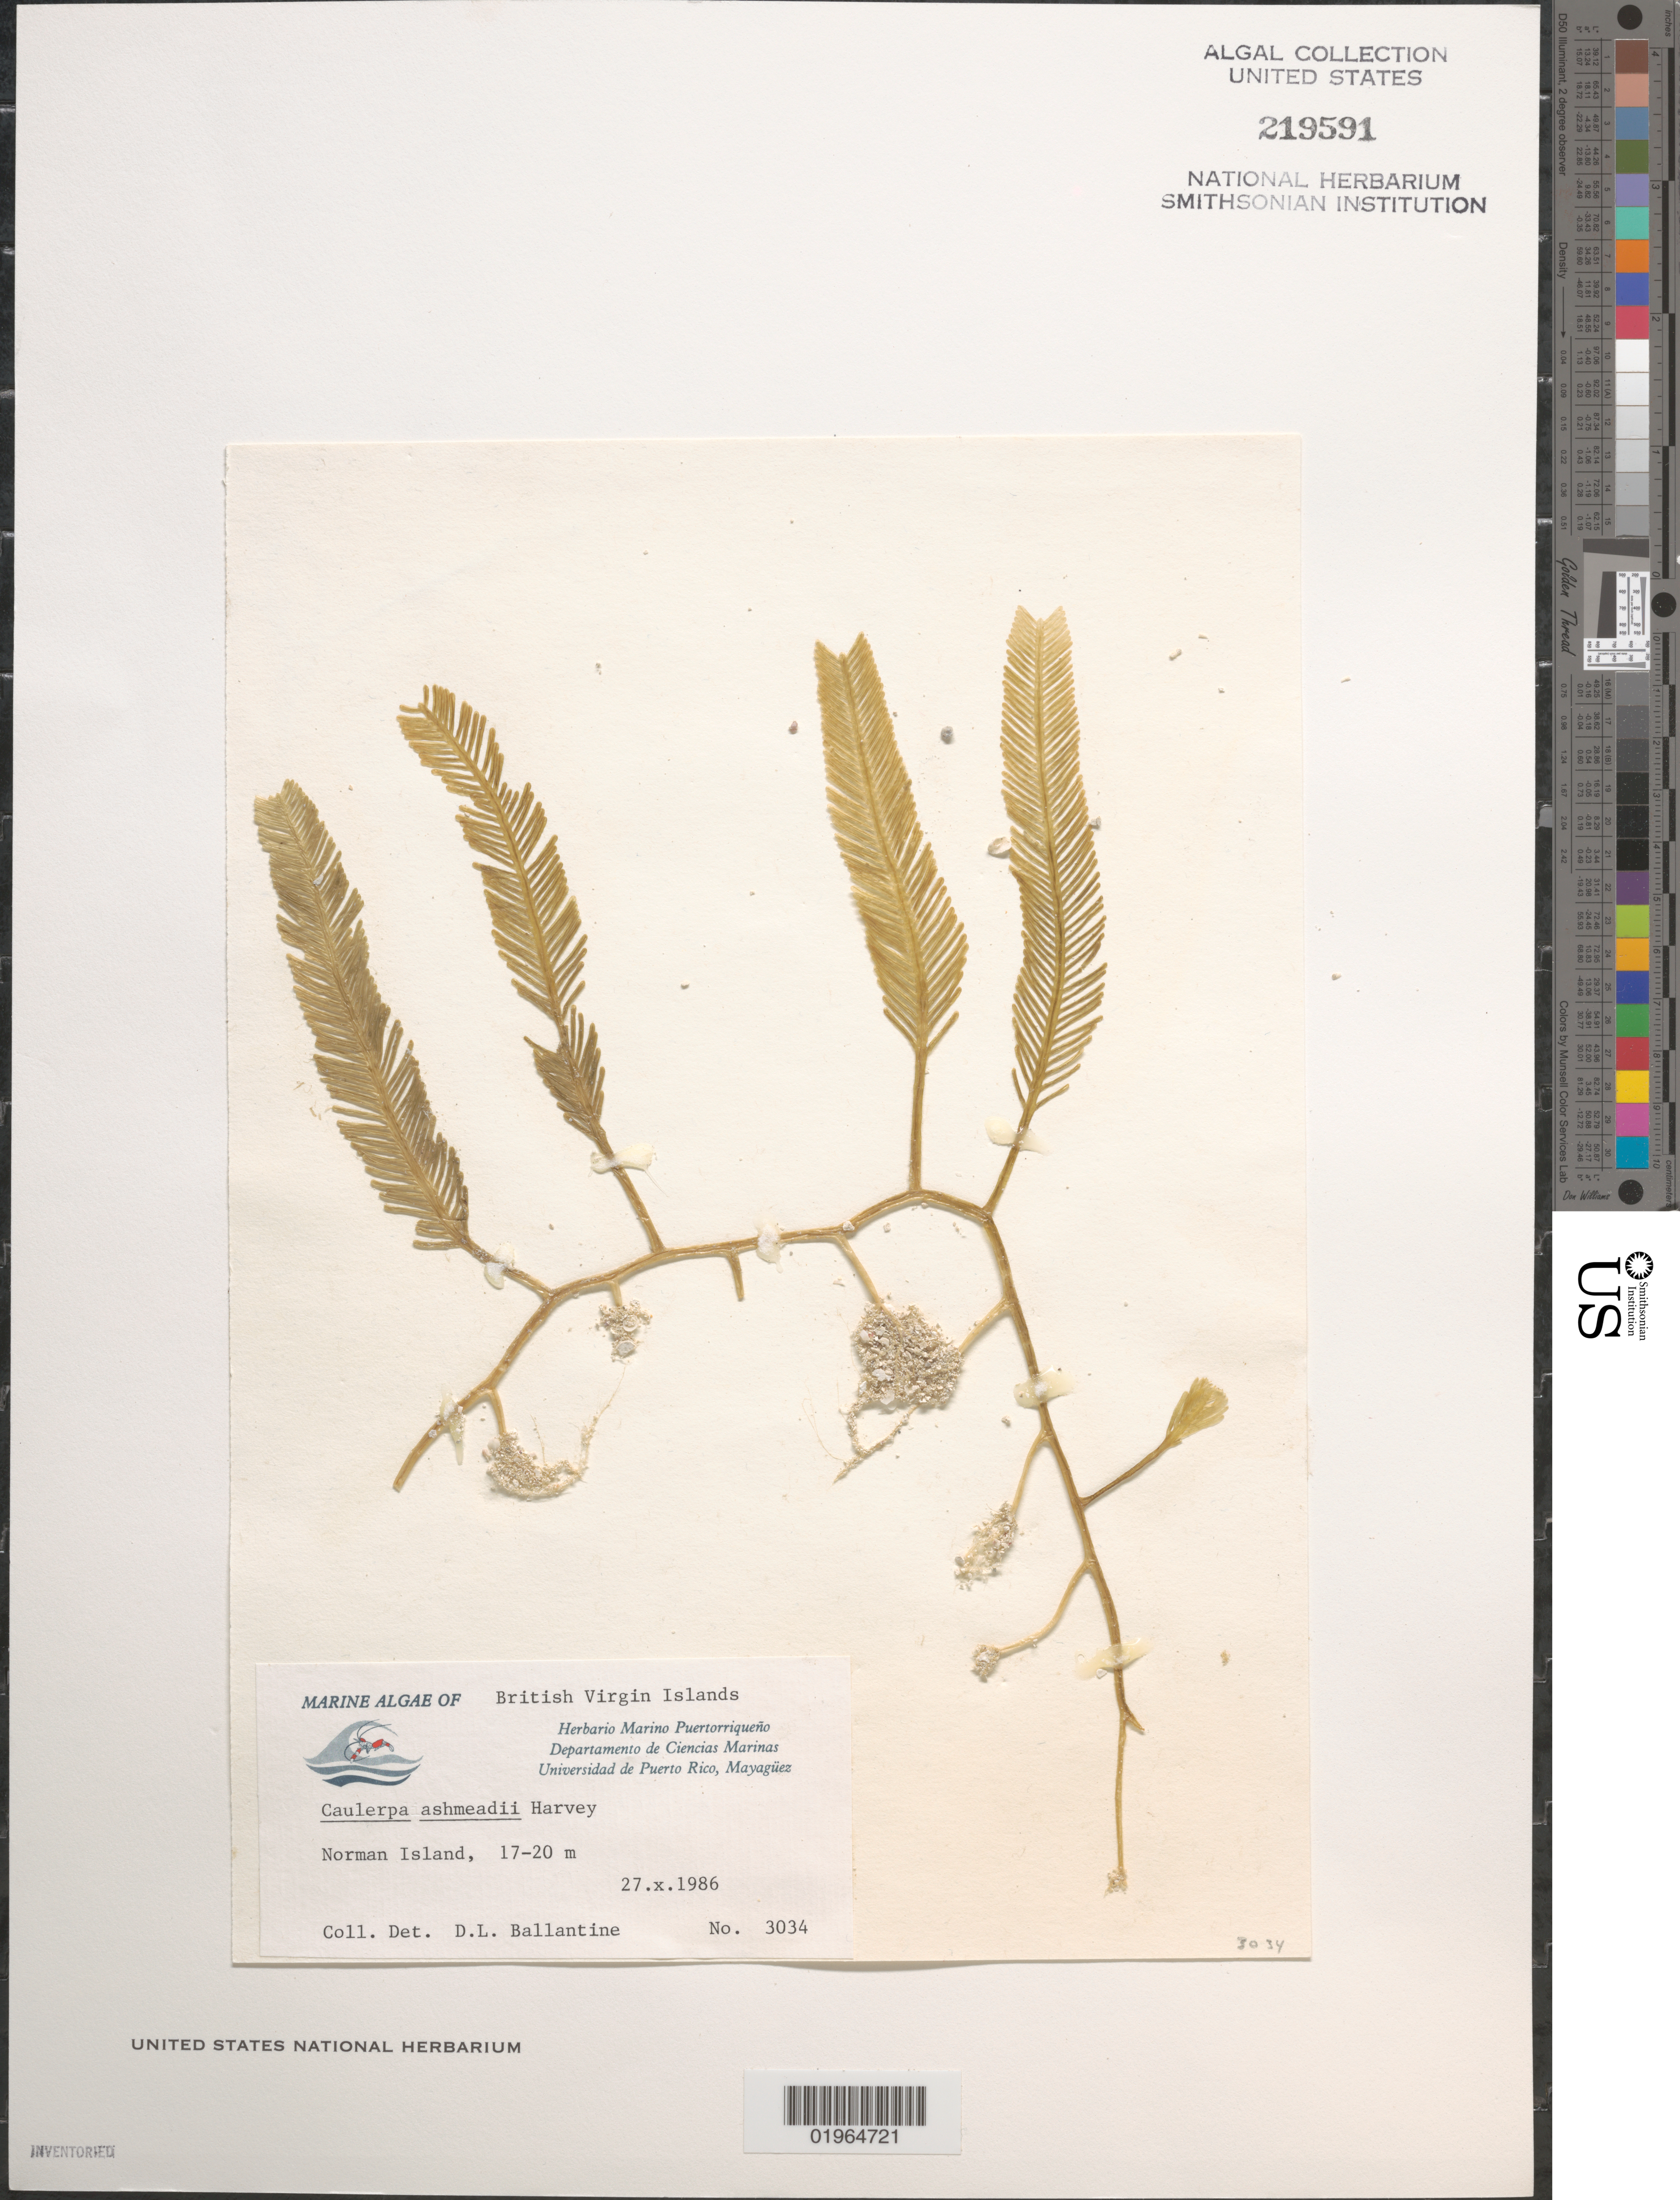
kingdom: Plantae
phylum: Chlorophyta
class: Ulvophyceae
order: Bryopsidales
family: Caulerpaceae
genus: Caulerpa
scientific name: Caulerpa ashmeadii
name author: Harv.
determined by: Ballantine, D. L.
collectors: D.L. Ballantine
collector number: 3034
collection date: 1986-10-27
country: British Virgin Islands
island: Norman Island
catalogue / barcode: US 219591